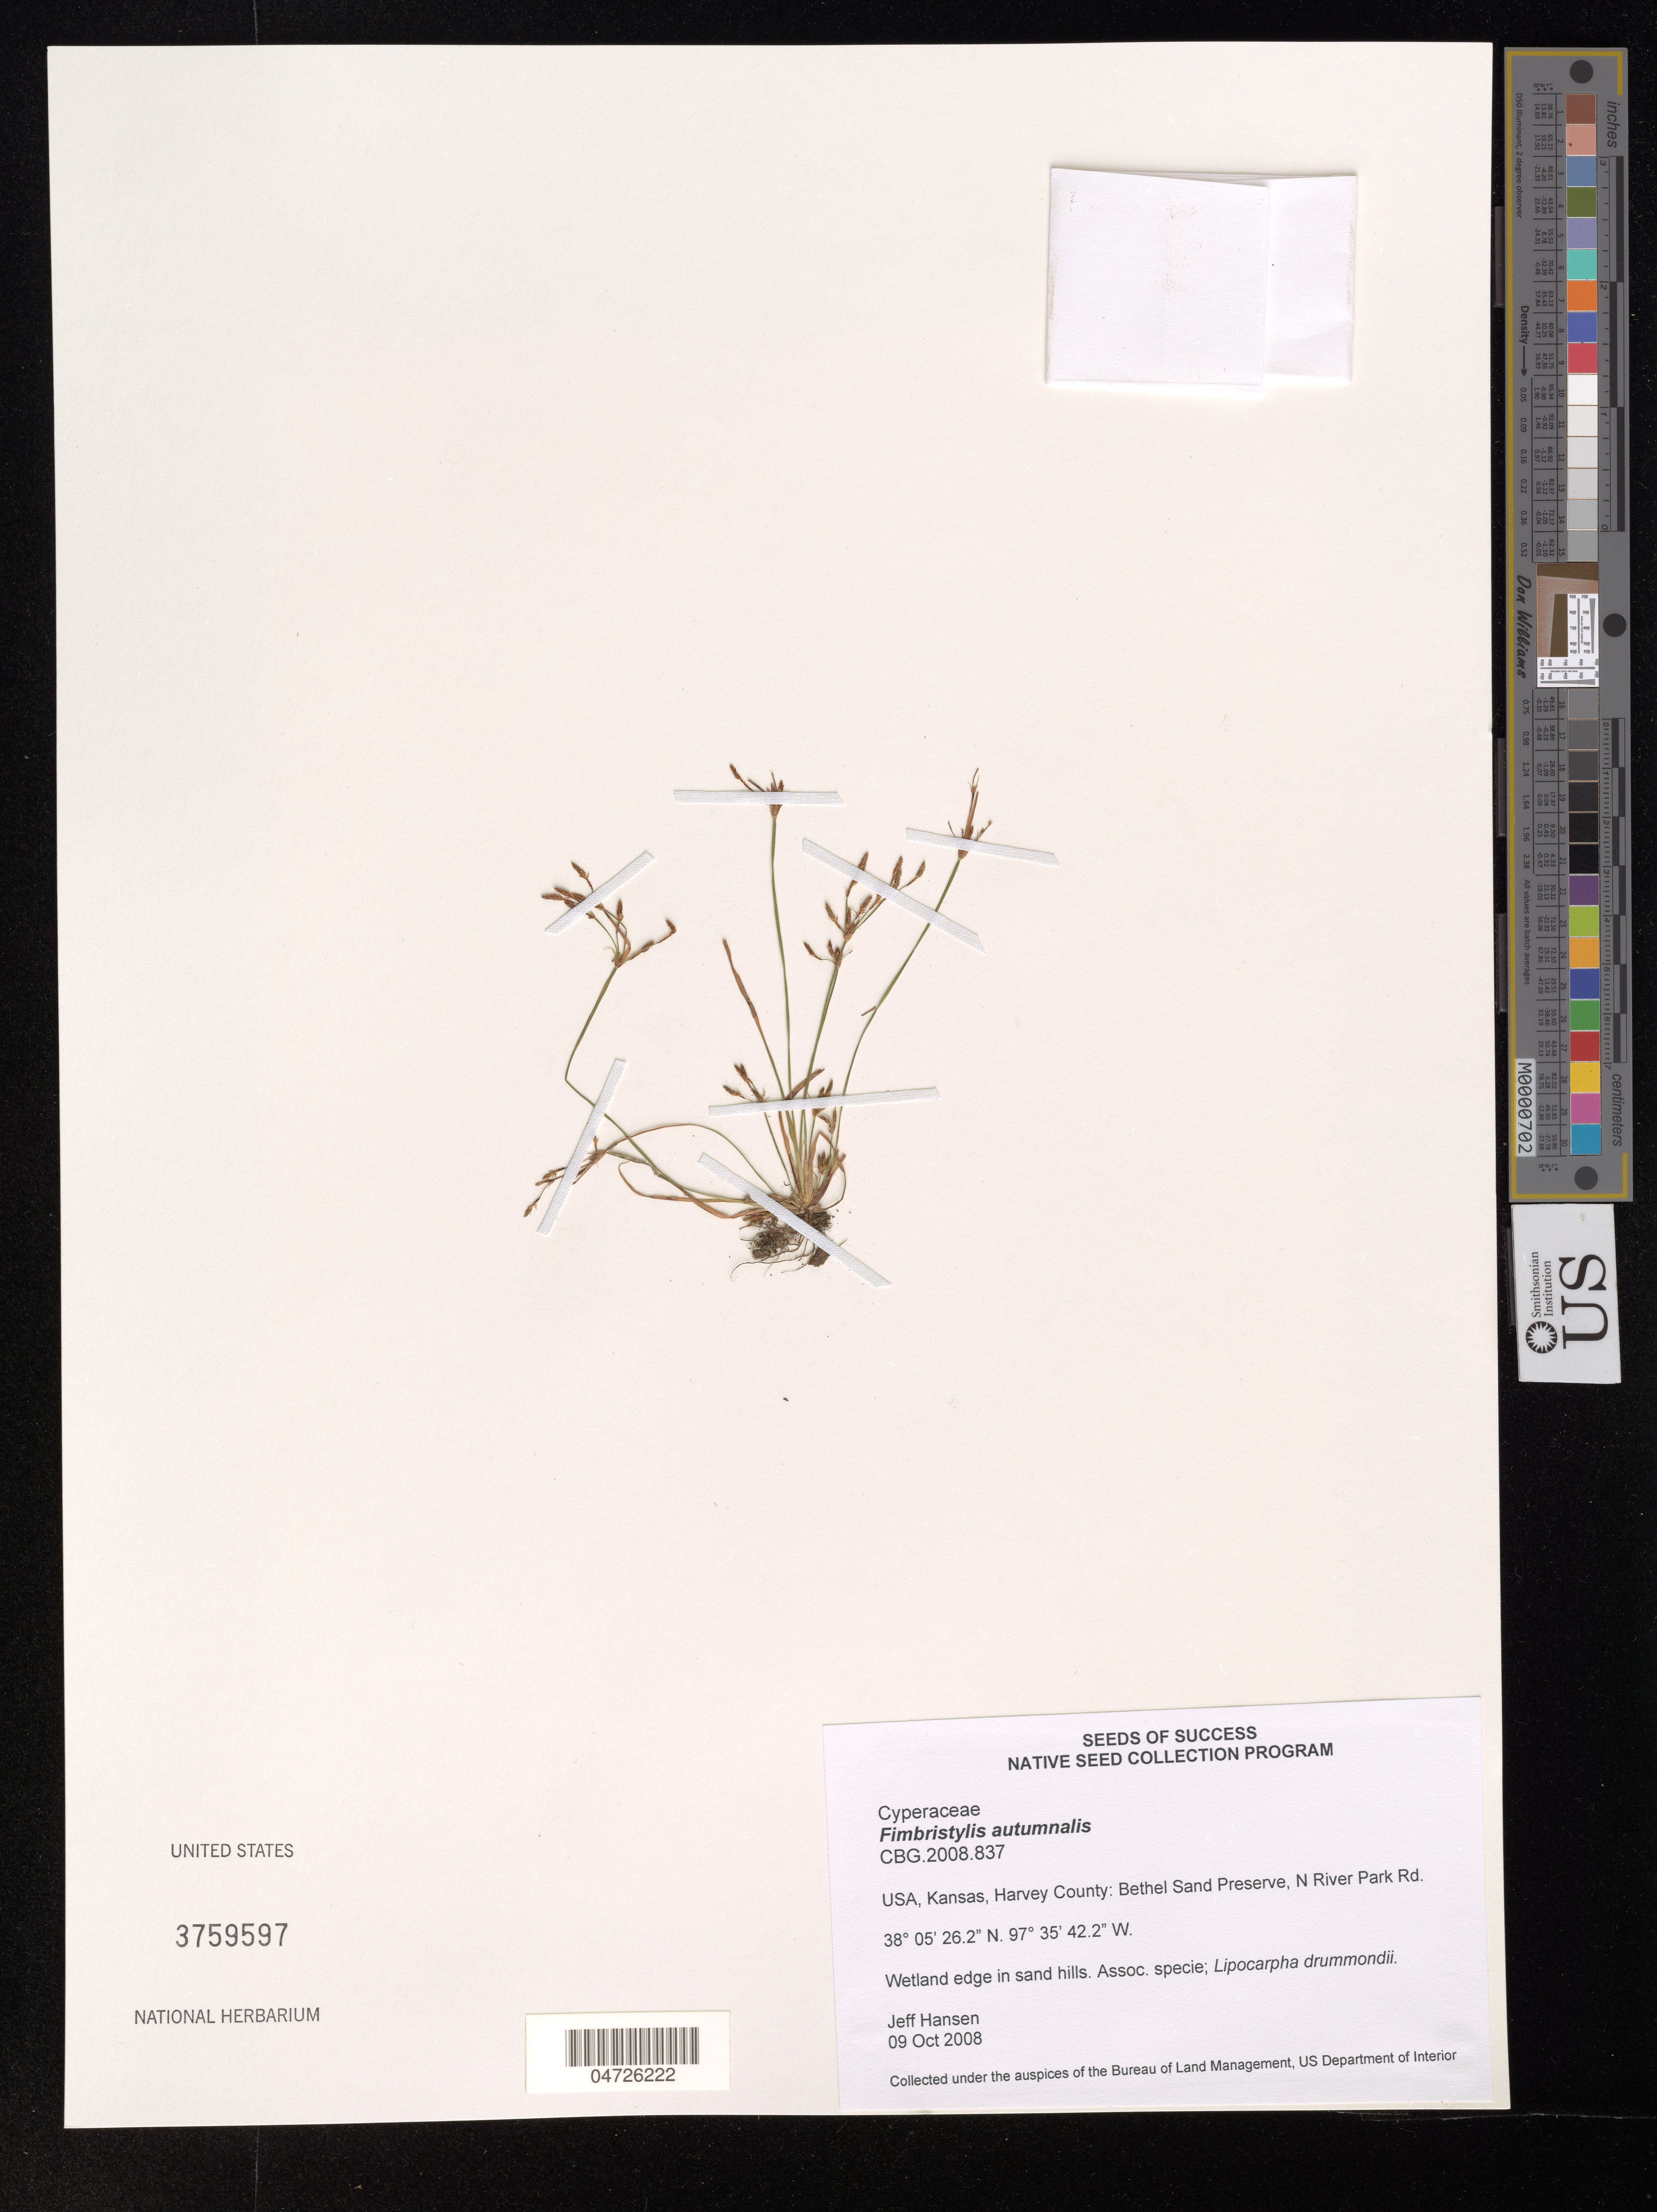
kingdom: Plantae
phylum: Tracheophyta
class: Liliopsida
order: Poales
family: Cyperaceae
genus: Fimbristylis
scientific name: Fimbristylis autumnalis (L.) Roem. & Schult.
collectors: J. Hansen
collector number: CBG. 2008. 837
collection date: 2008-10-09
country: United States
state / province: Kansas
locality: Harvey County: Bethel Sand Preserve, N River Park Rd.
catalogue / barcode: US 3759597